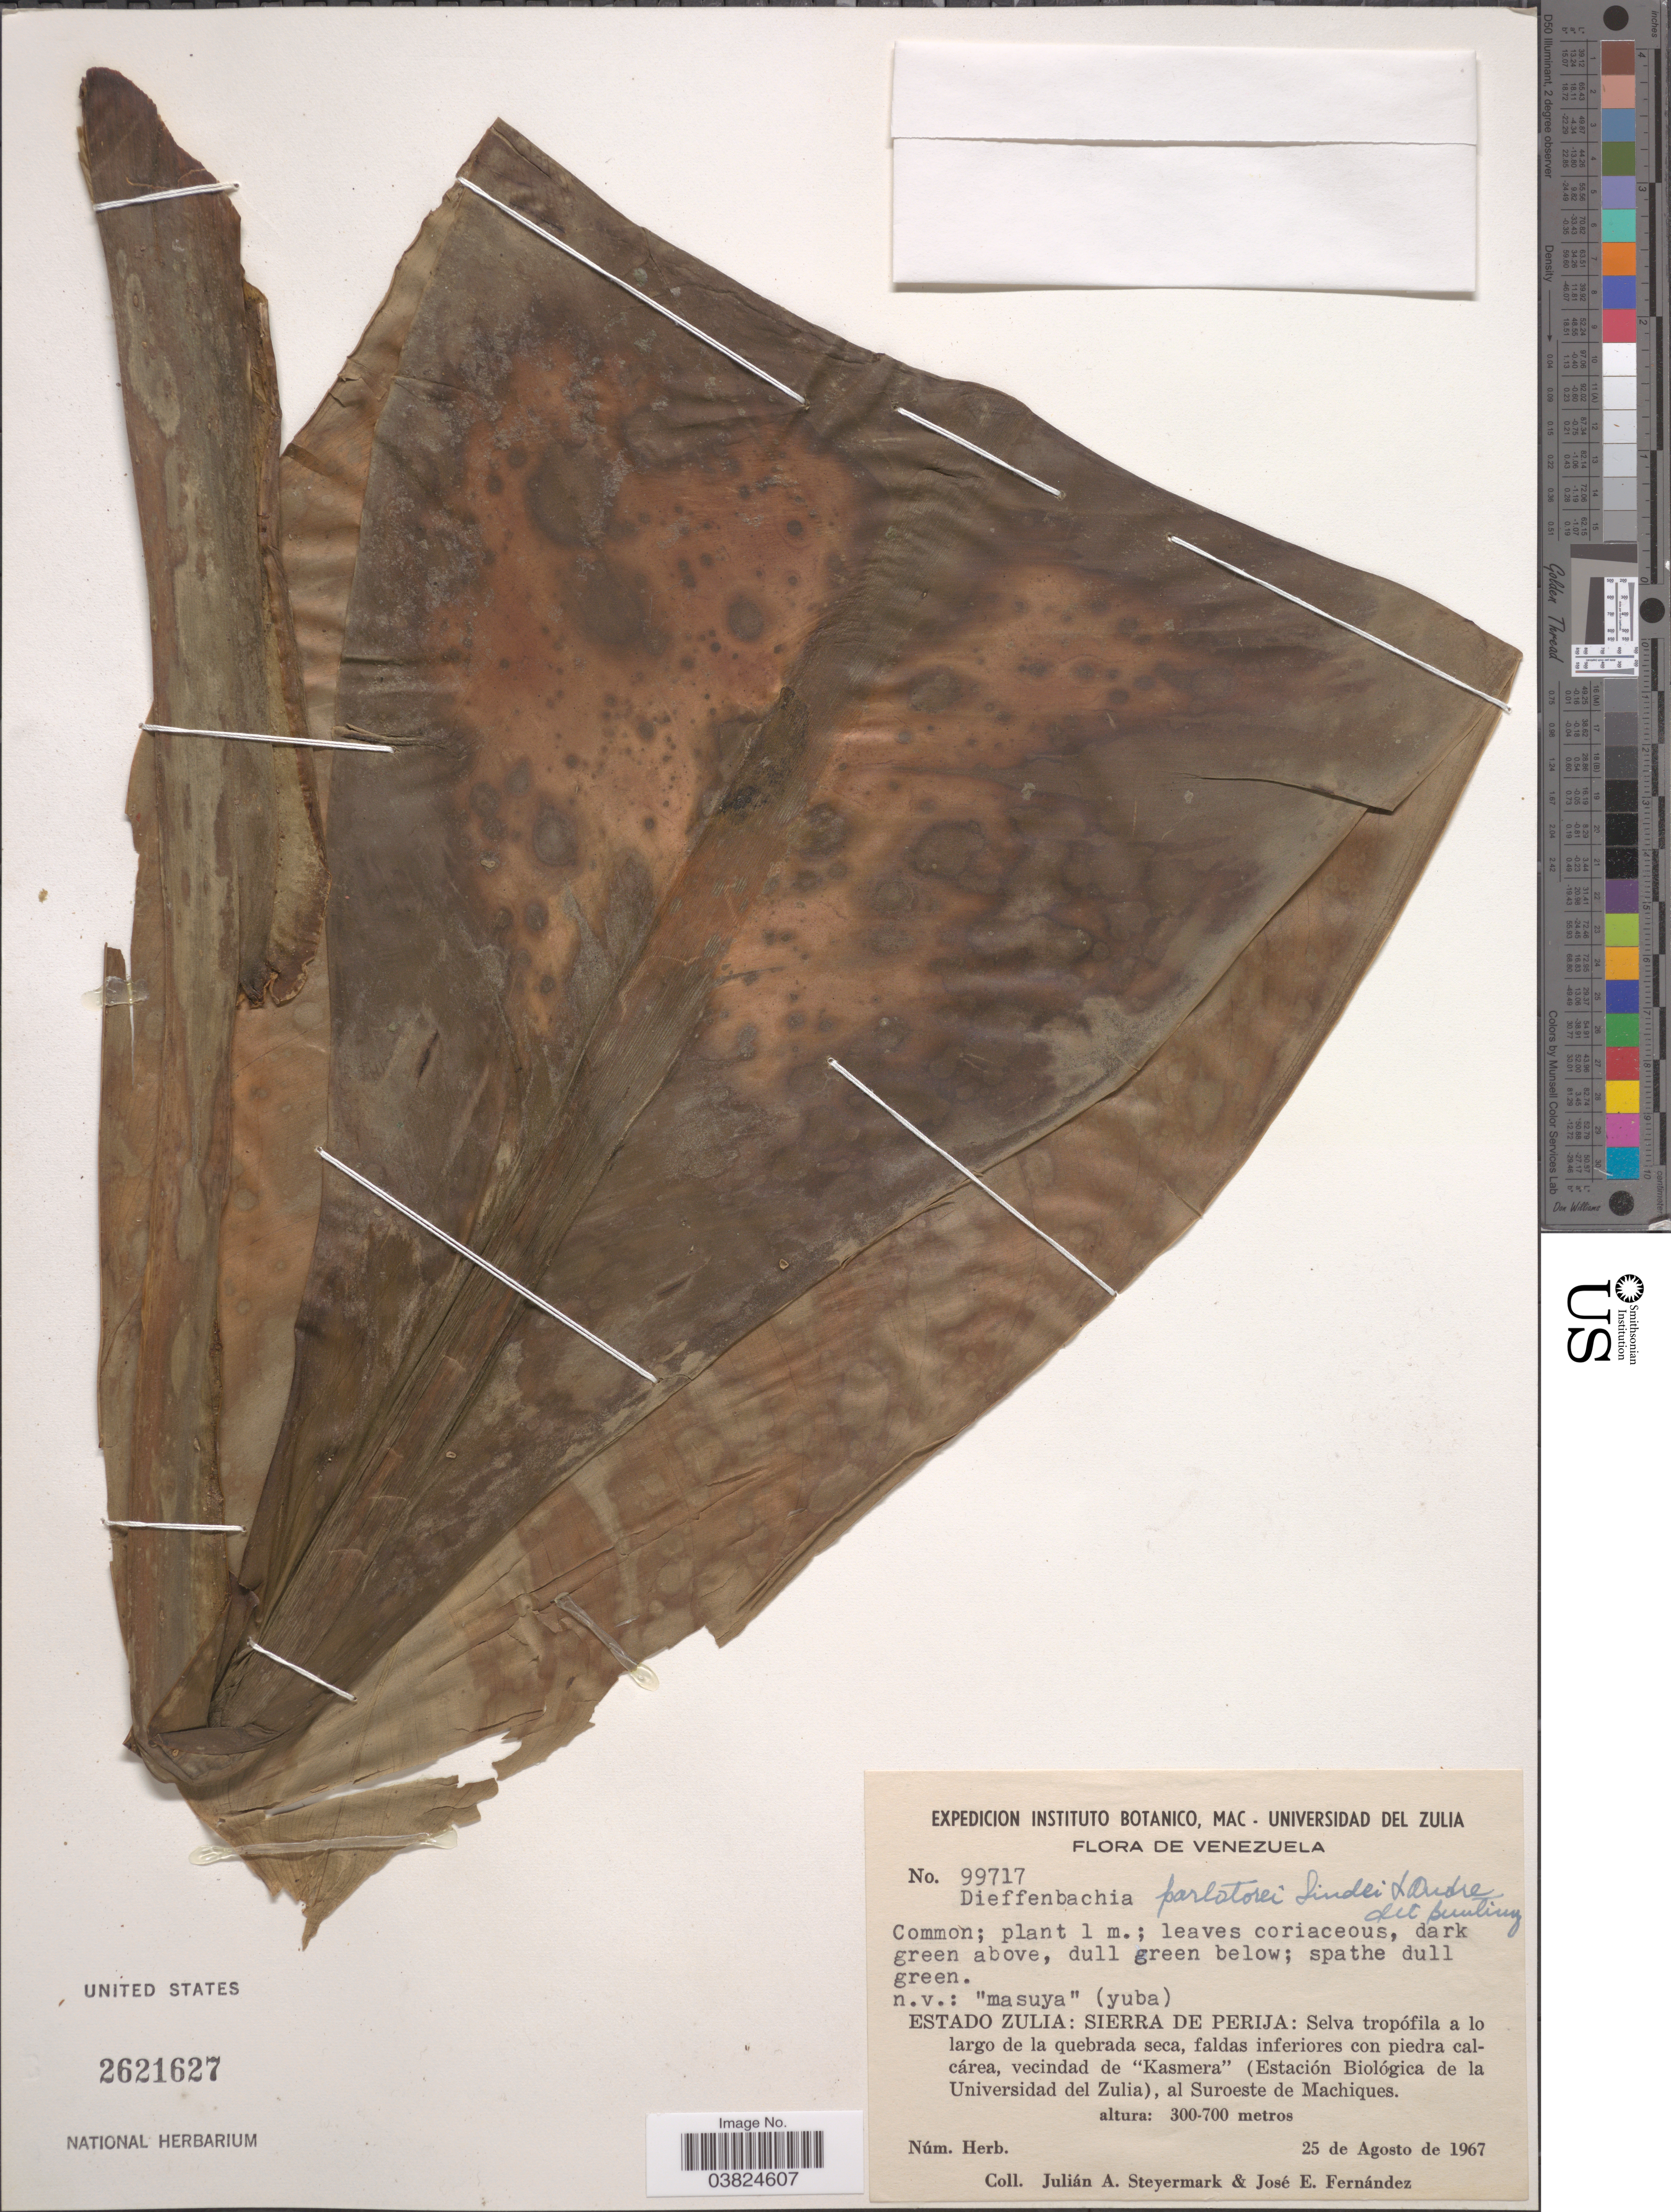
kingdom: Plantae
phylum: Tracheophyta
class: Liliopsida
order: Alismatales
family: Araceae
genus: Dieffenbachia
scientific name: Dieffenbachia parlatorei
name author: Linden & André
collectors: J. Steyermark & J. Fernández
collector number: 99717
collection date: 1967-08-25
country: Venezuela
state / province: Zulia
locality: Sierra de Perija: Selva tropófila a lo largo de la quebrada seca, faldas inferiores con piedra calcárea, vecindad de "Kasmera" (Estación Biológica de la Universidad del Zulia), al Suroeste de Machiques.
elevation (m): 300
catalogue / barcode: US 2621627